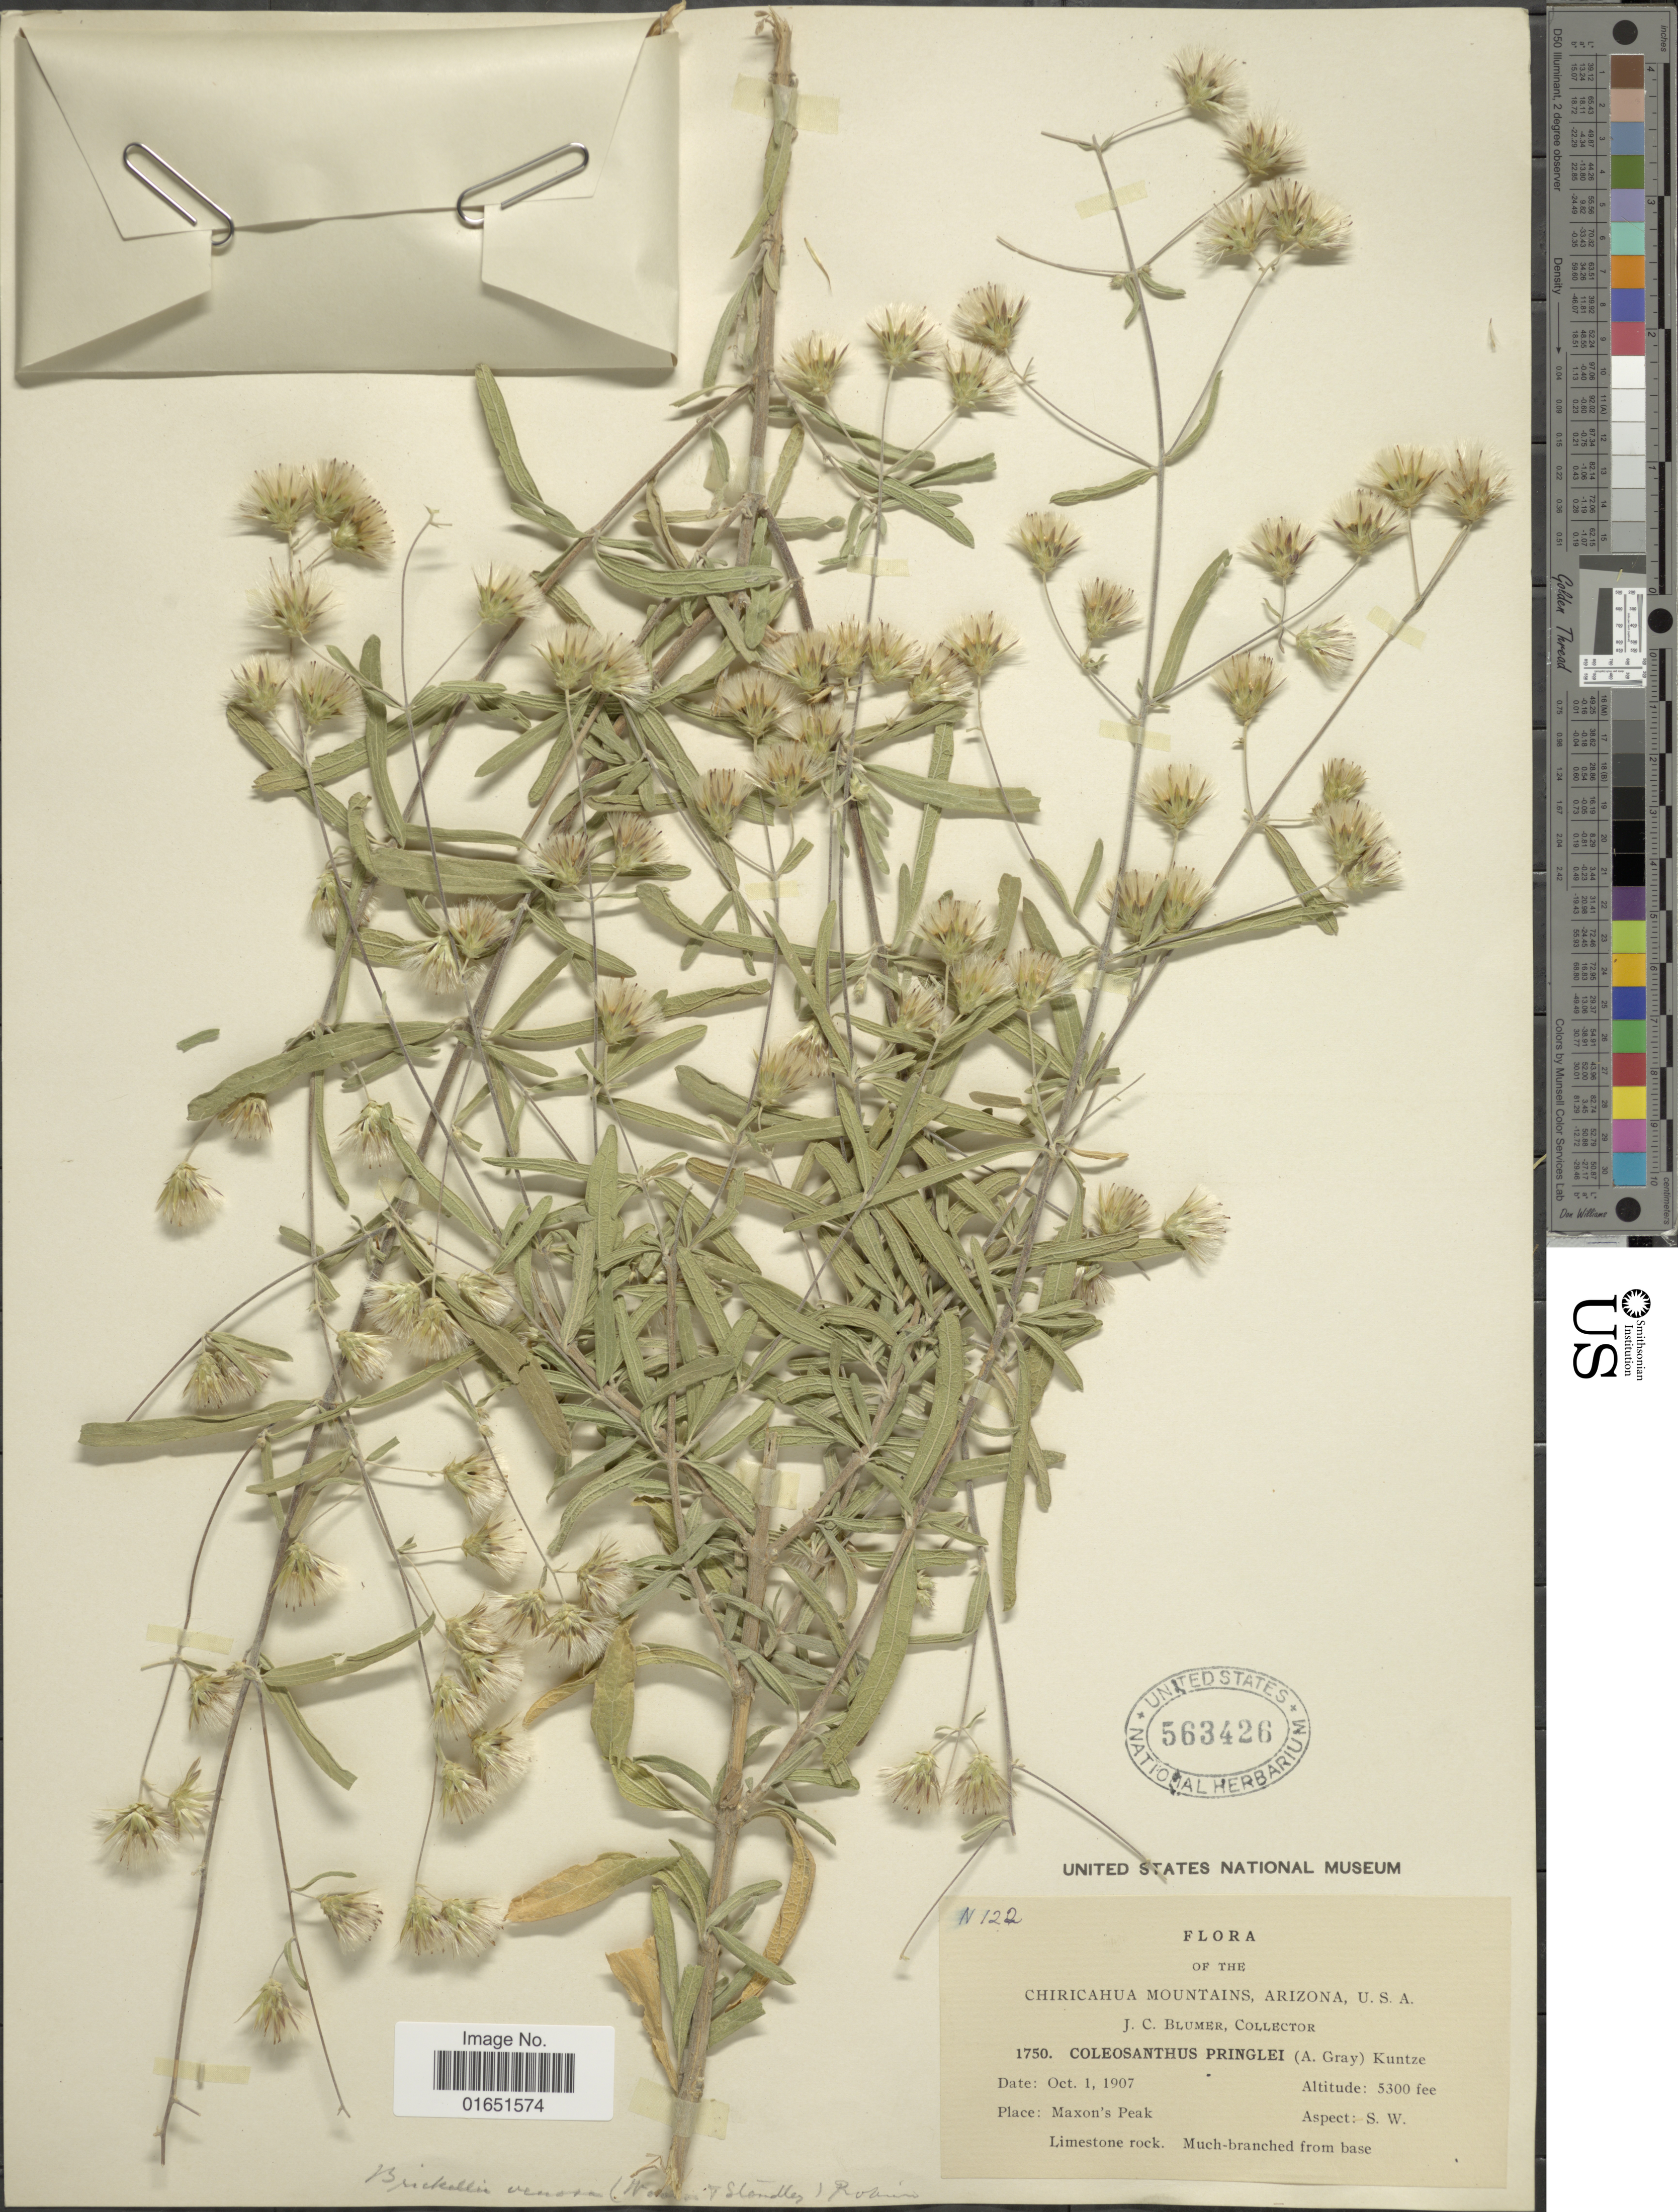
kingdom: Plantae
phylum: Tracheophyta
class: Magnoliopsida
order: Asterales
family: Asteraceae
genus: Brickellia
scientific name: Brickellia venosa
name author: (Wooton & Standl.) B.L. Rob.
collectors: J. C. Blumer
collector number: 1750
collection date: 1907-10-01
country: United States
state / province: Arizona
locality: Chiricahua Mountains, Maxon's Peak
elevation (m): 1615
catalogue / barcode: US 563426